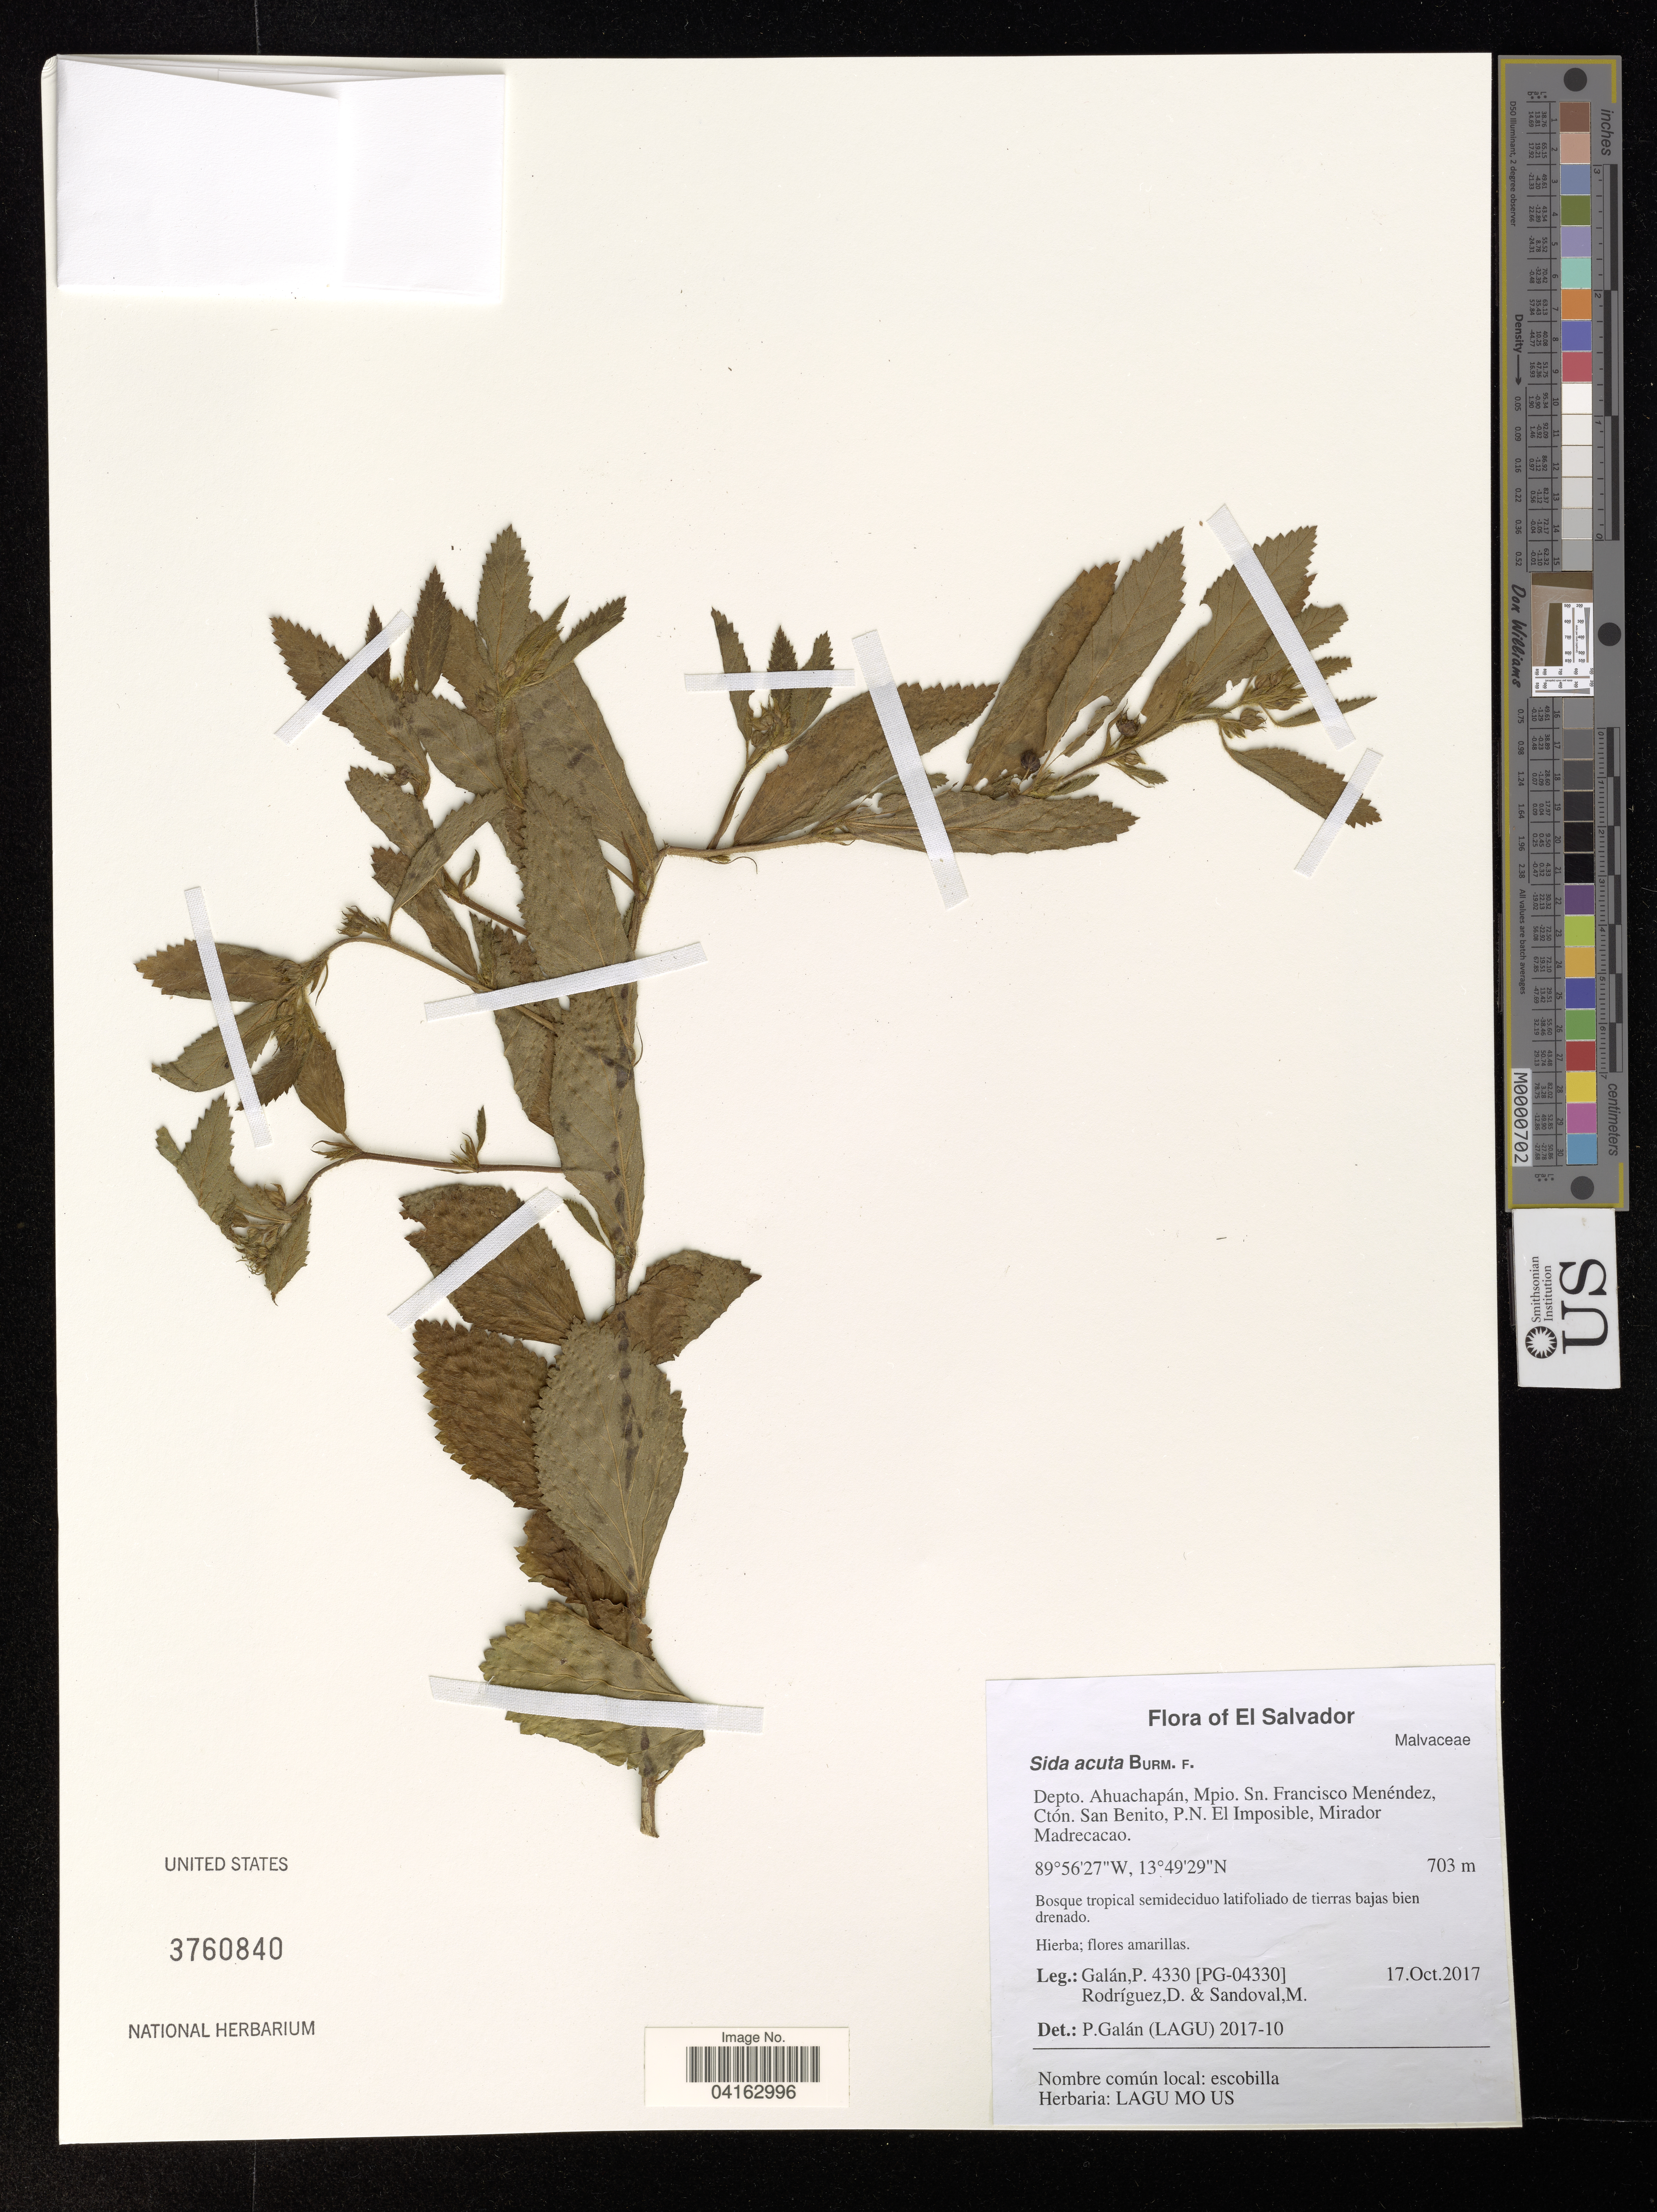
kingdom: Plantae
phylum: Tracheophyta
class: Magnoliopsida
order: Malvales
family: Malvaceae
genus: Sida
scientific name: Sida acuta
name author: Burm. f.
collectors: P. Galan & D. Rodriguez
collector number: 4330 / [PG-04330]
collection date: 2017-10-17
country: El Salvador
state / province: Ahuachapan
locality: Depto. Ahuachapán, Mpio. Sn. Francisco Menéndez, Ctón. San Benito, P.N. El Imposible, Mirador Madrecacao.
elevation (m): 703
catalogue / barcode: US 3760840